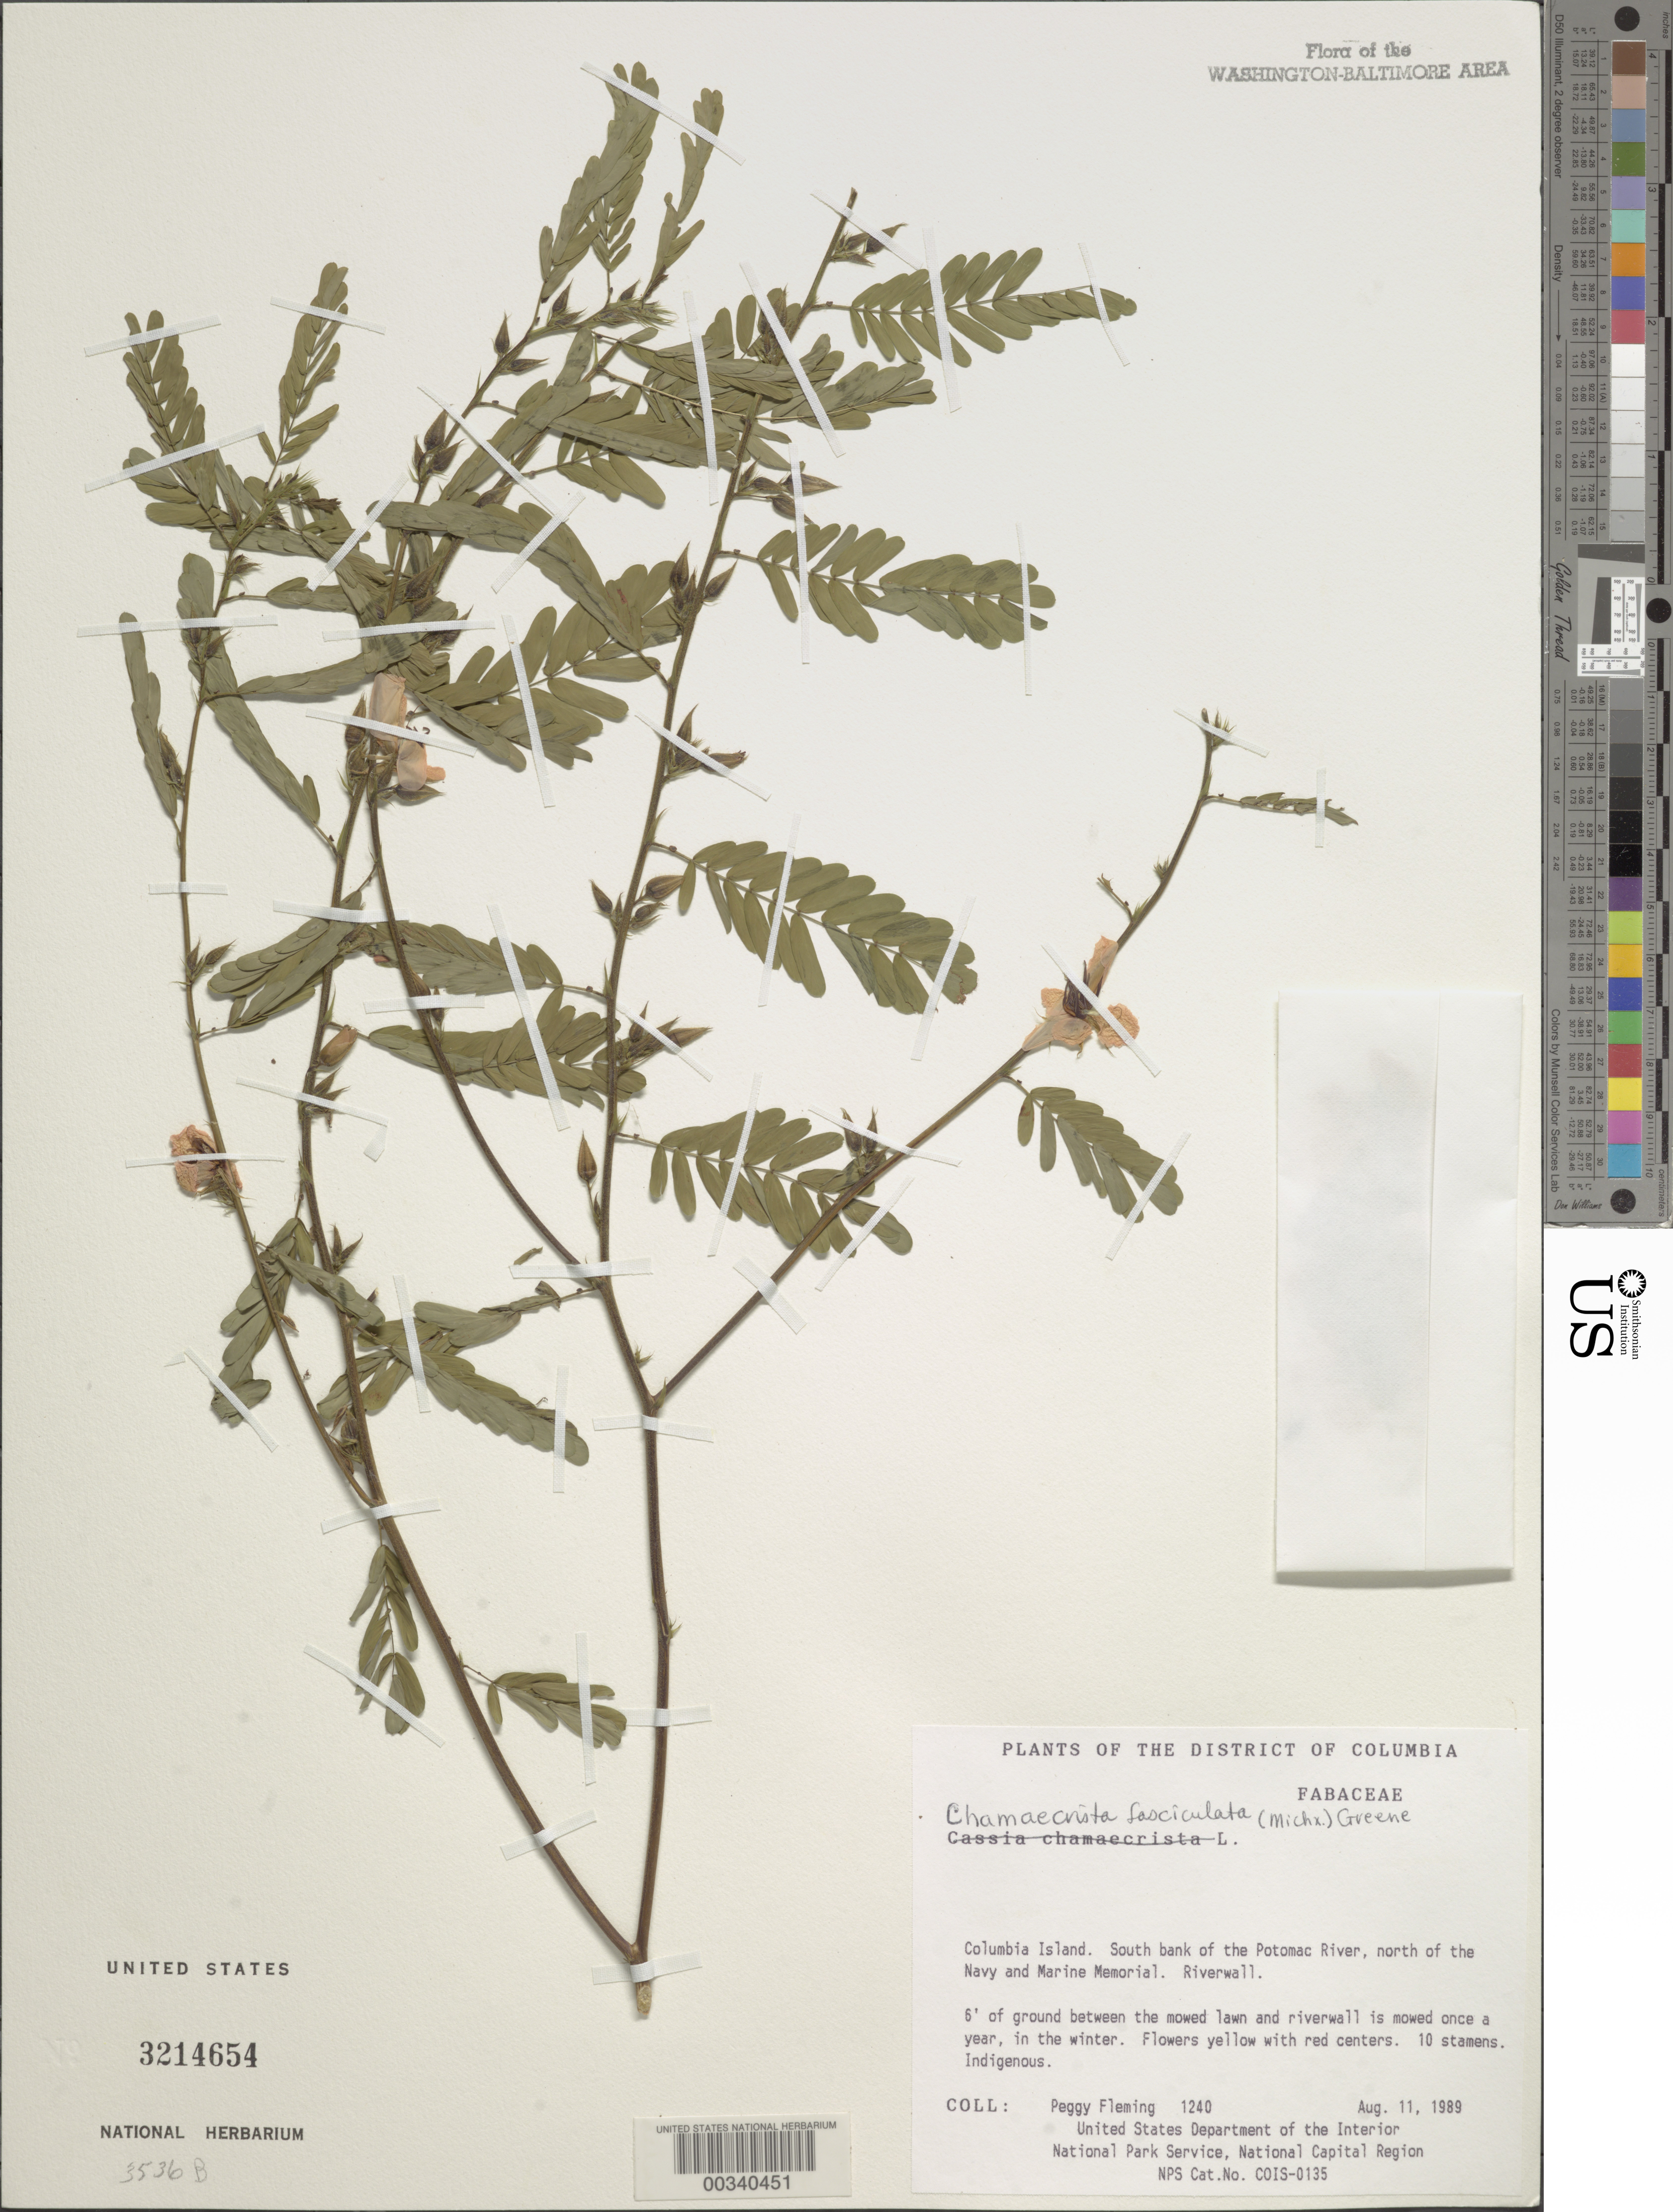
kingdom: Plantae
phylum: Tracheophyta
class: Magnoliopsida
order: Fabales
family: Fabaceae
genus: Chamaecrista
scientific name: Chamaecrista fasciculata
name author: (Michx.) Greene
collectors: P. Fleming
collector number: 1240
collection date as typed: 11 Aug 1989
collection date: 1989-08-11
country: United States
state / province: District of Columbia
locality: Columbia Island, S bank of Potomac River N of Navy and Marine Memorial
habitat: Riverwall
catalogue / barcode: US 3214654